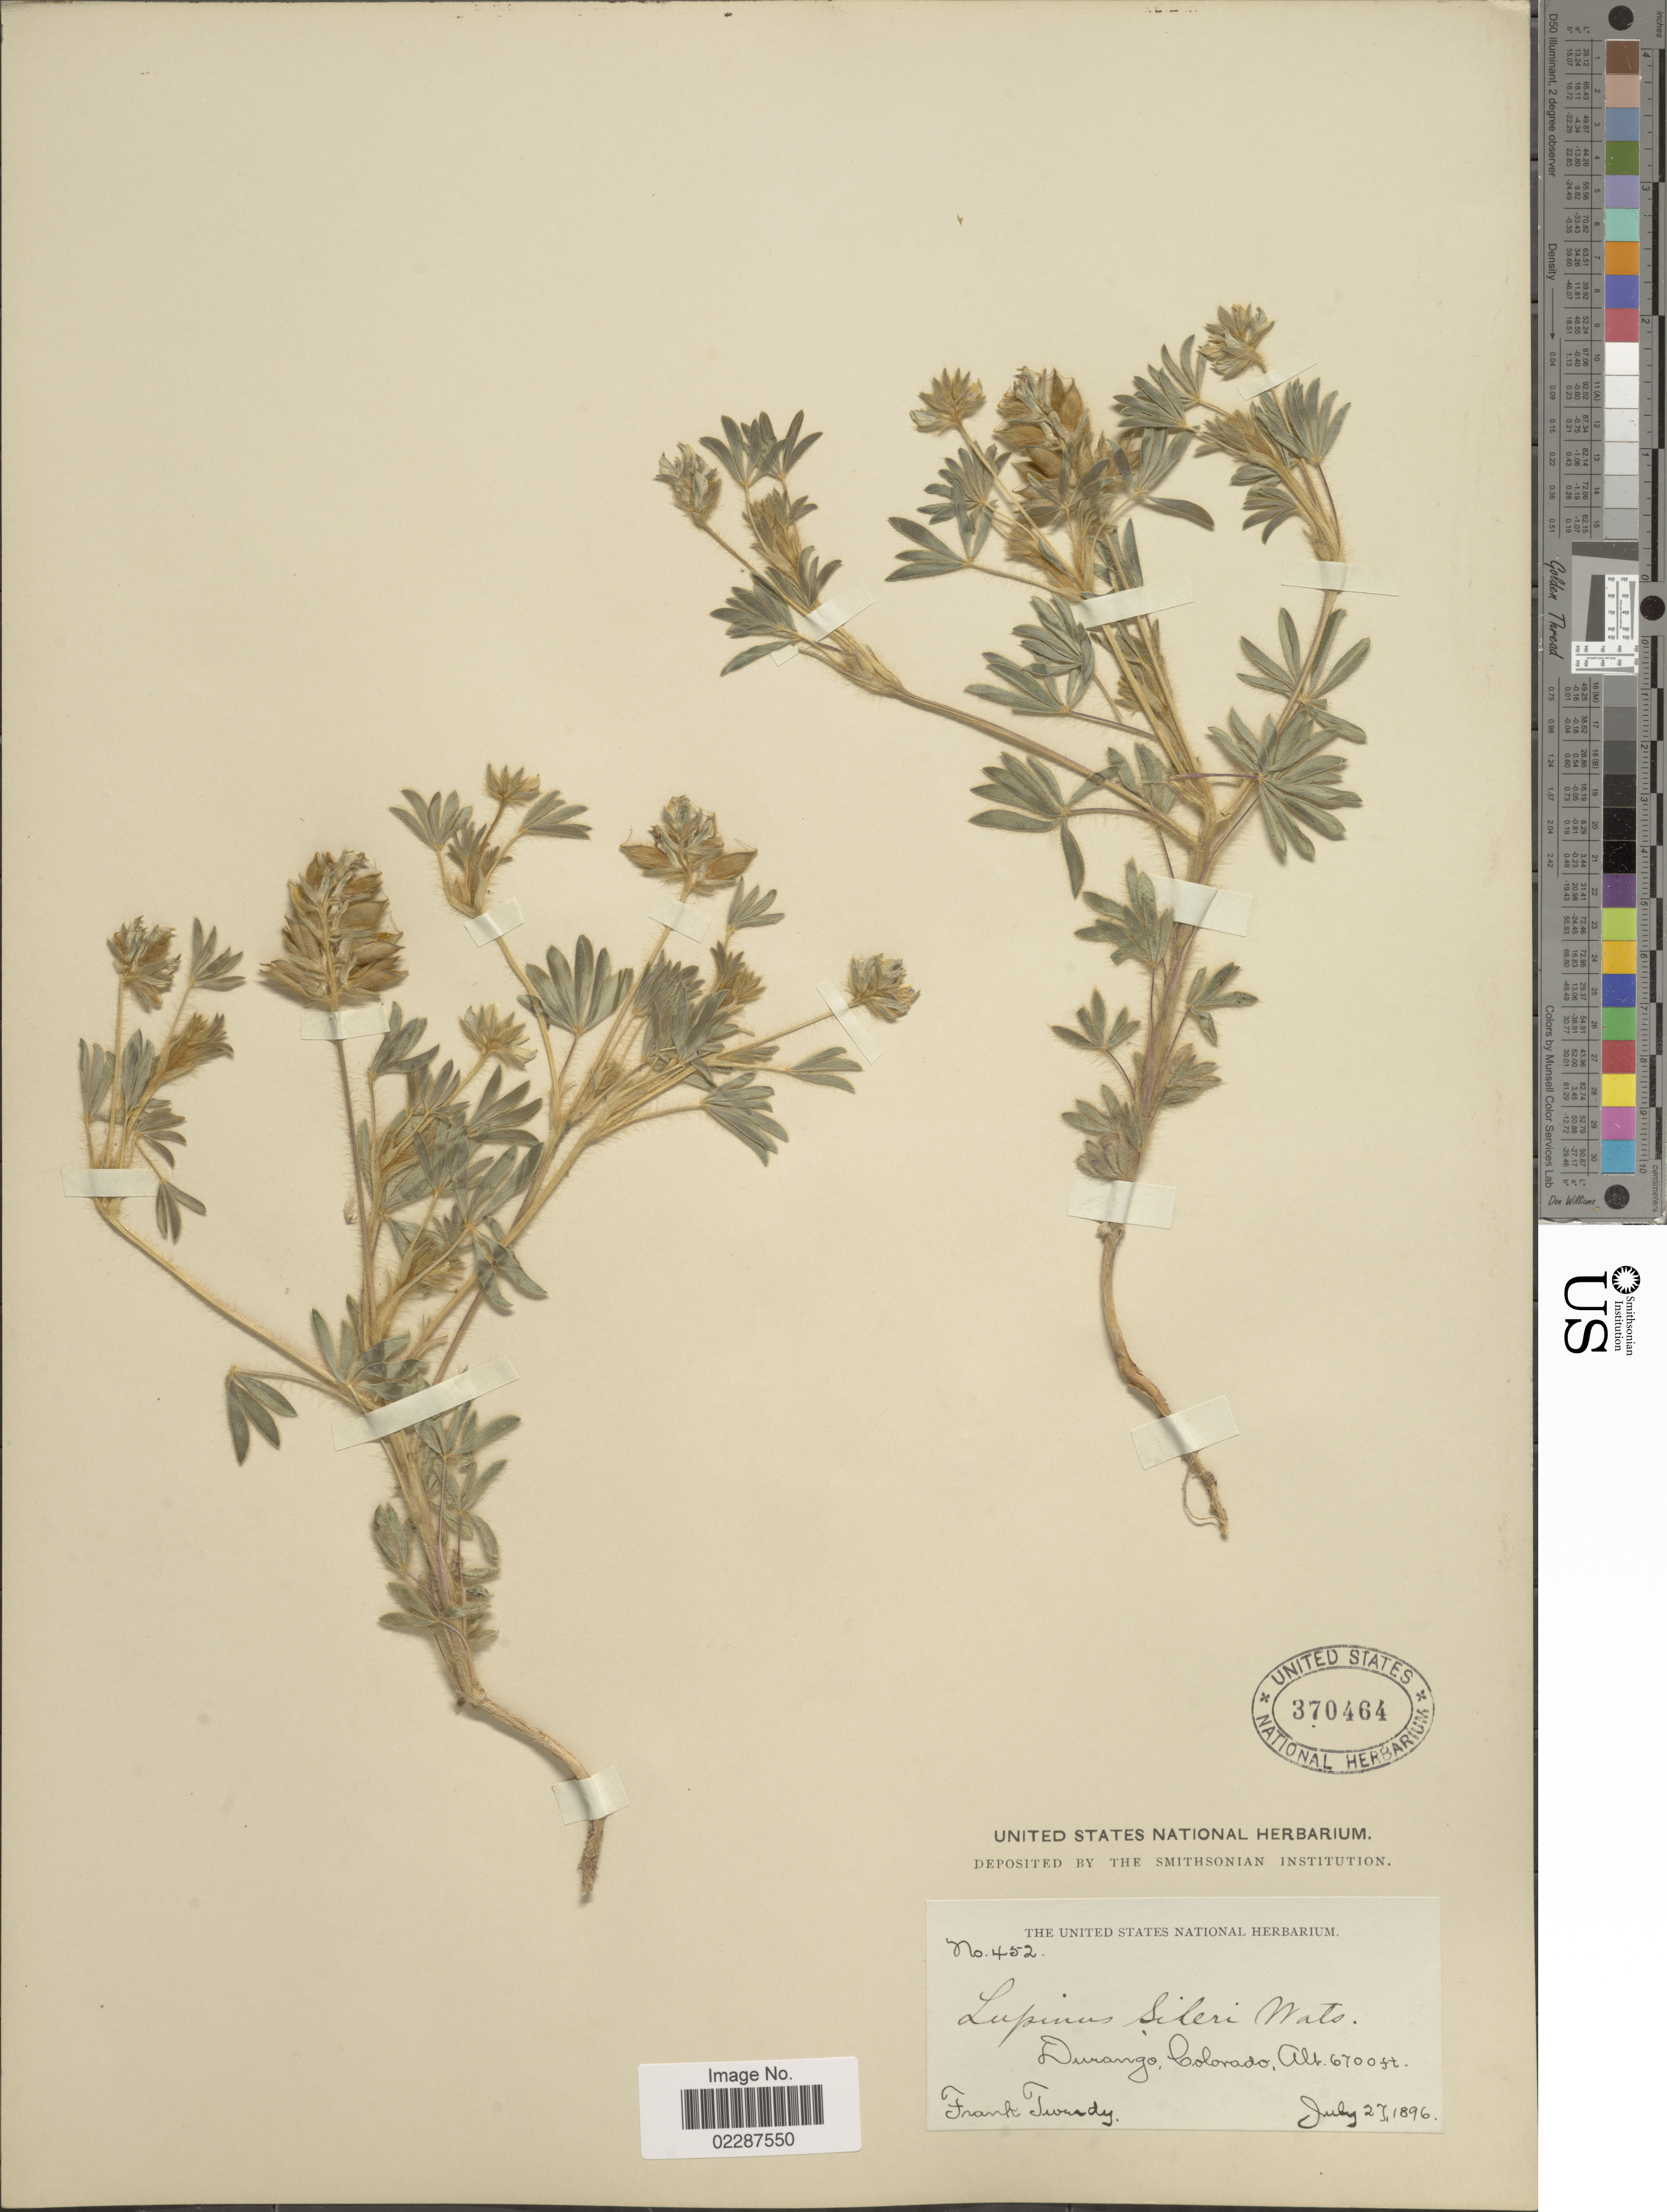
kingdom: Plantae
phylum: Tracheophyta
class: Magnoliopsida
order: Fabales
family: Fabaceae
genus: Lupinus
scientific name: Lupinus sileri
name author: S. Watson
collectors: F. Tweedy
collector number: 452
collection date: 1896-07-27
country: United States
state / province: Colorado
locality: Durango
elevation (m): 2042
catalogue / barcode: US 370464